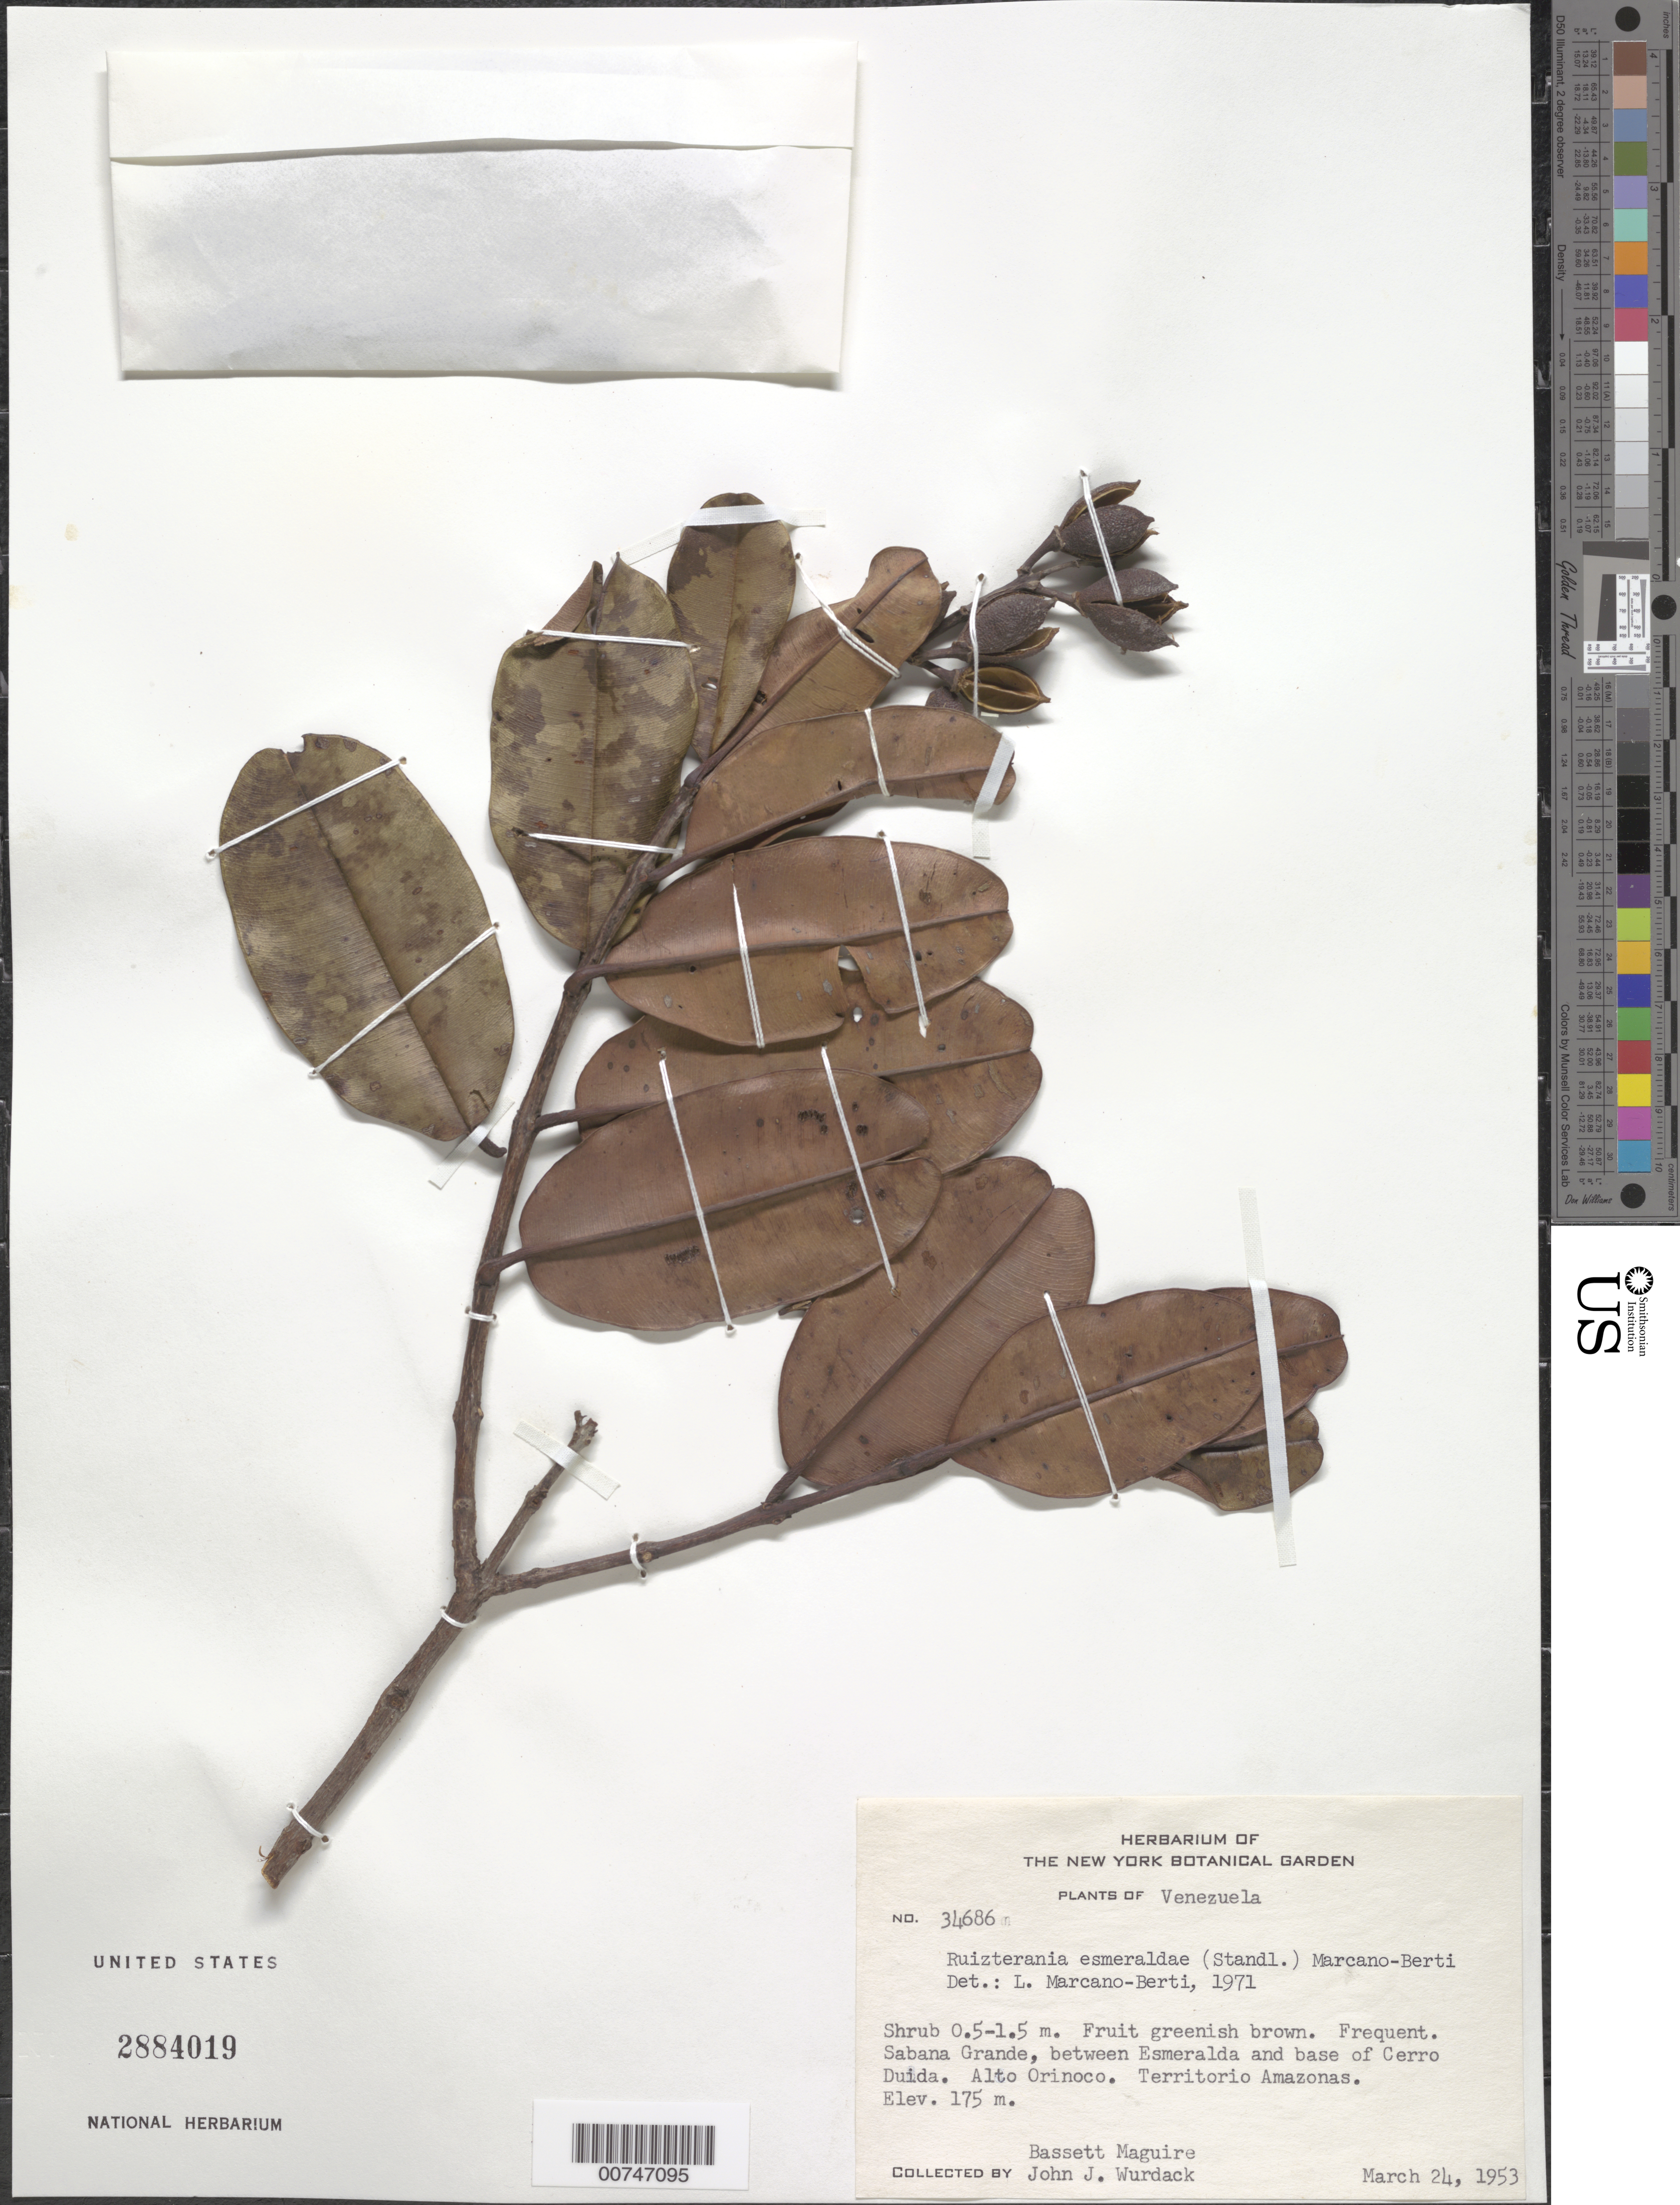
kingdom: Plantae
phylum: Tracheophyta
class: Magnoliopsida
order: Myrtales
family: Vochysiaceae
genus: Ruizterania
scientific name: Ruizterania esmeraldae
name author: (Standl.) Marc.-Berti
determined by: Marcano-Berti, L.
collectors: B. Maguire & J. J. Wurdack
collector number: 34686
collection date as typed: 24-Mar-53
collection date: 1953-03-24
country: Venezuela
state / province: Amazonas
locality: Alto Río Orinoco, Sabana Grande, betw. Esmeralda & Cerro Duida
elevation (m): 175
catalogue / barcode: US 2884019